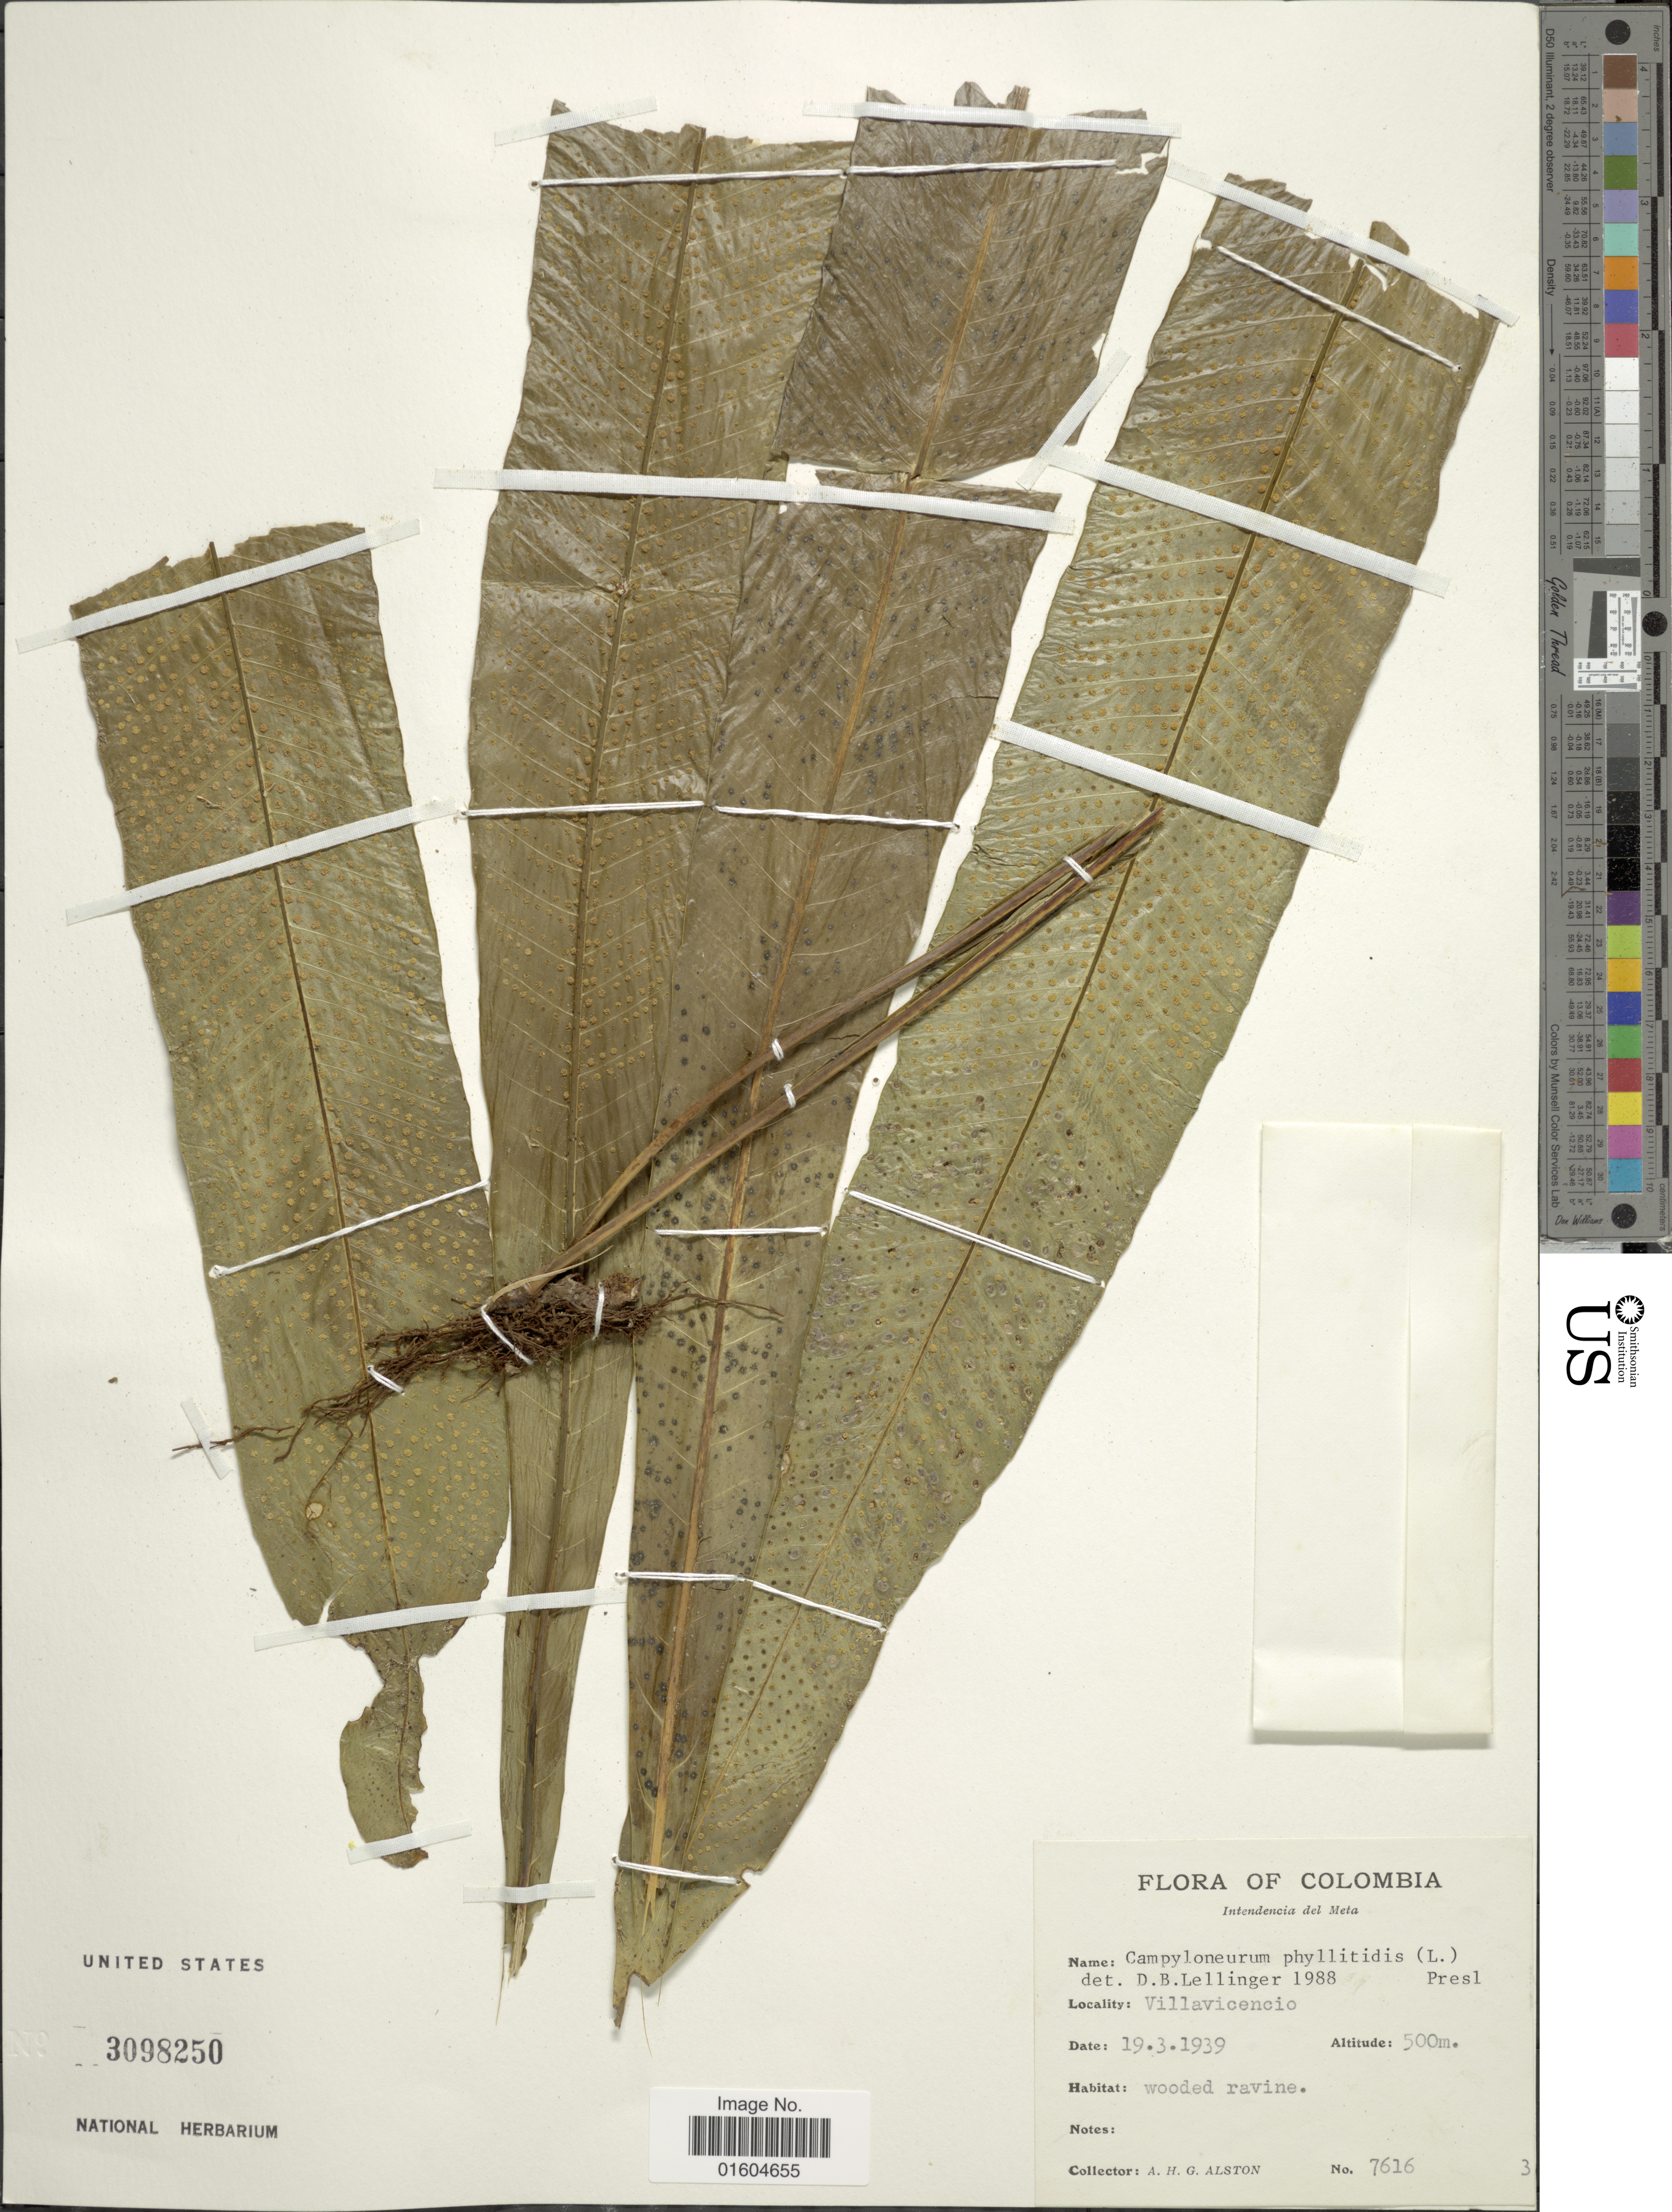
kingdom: Plantae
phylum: Tracheophyta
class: Polypodiopsida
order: Polypodiales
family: Polypodiaceae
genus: Campyloneurum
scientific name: Campyloneurum phyllitidis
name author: (L.) C. Presl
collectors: A. H. Alston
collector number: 7616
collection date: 1939-03-19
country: Colombia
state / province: Meta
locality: Colombia. Intendencia del Meta. Villavicencio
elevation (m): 500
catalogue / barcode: US 3098250